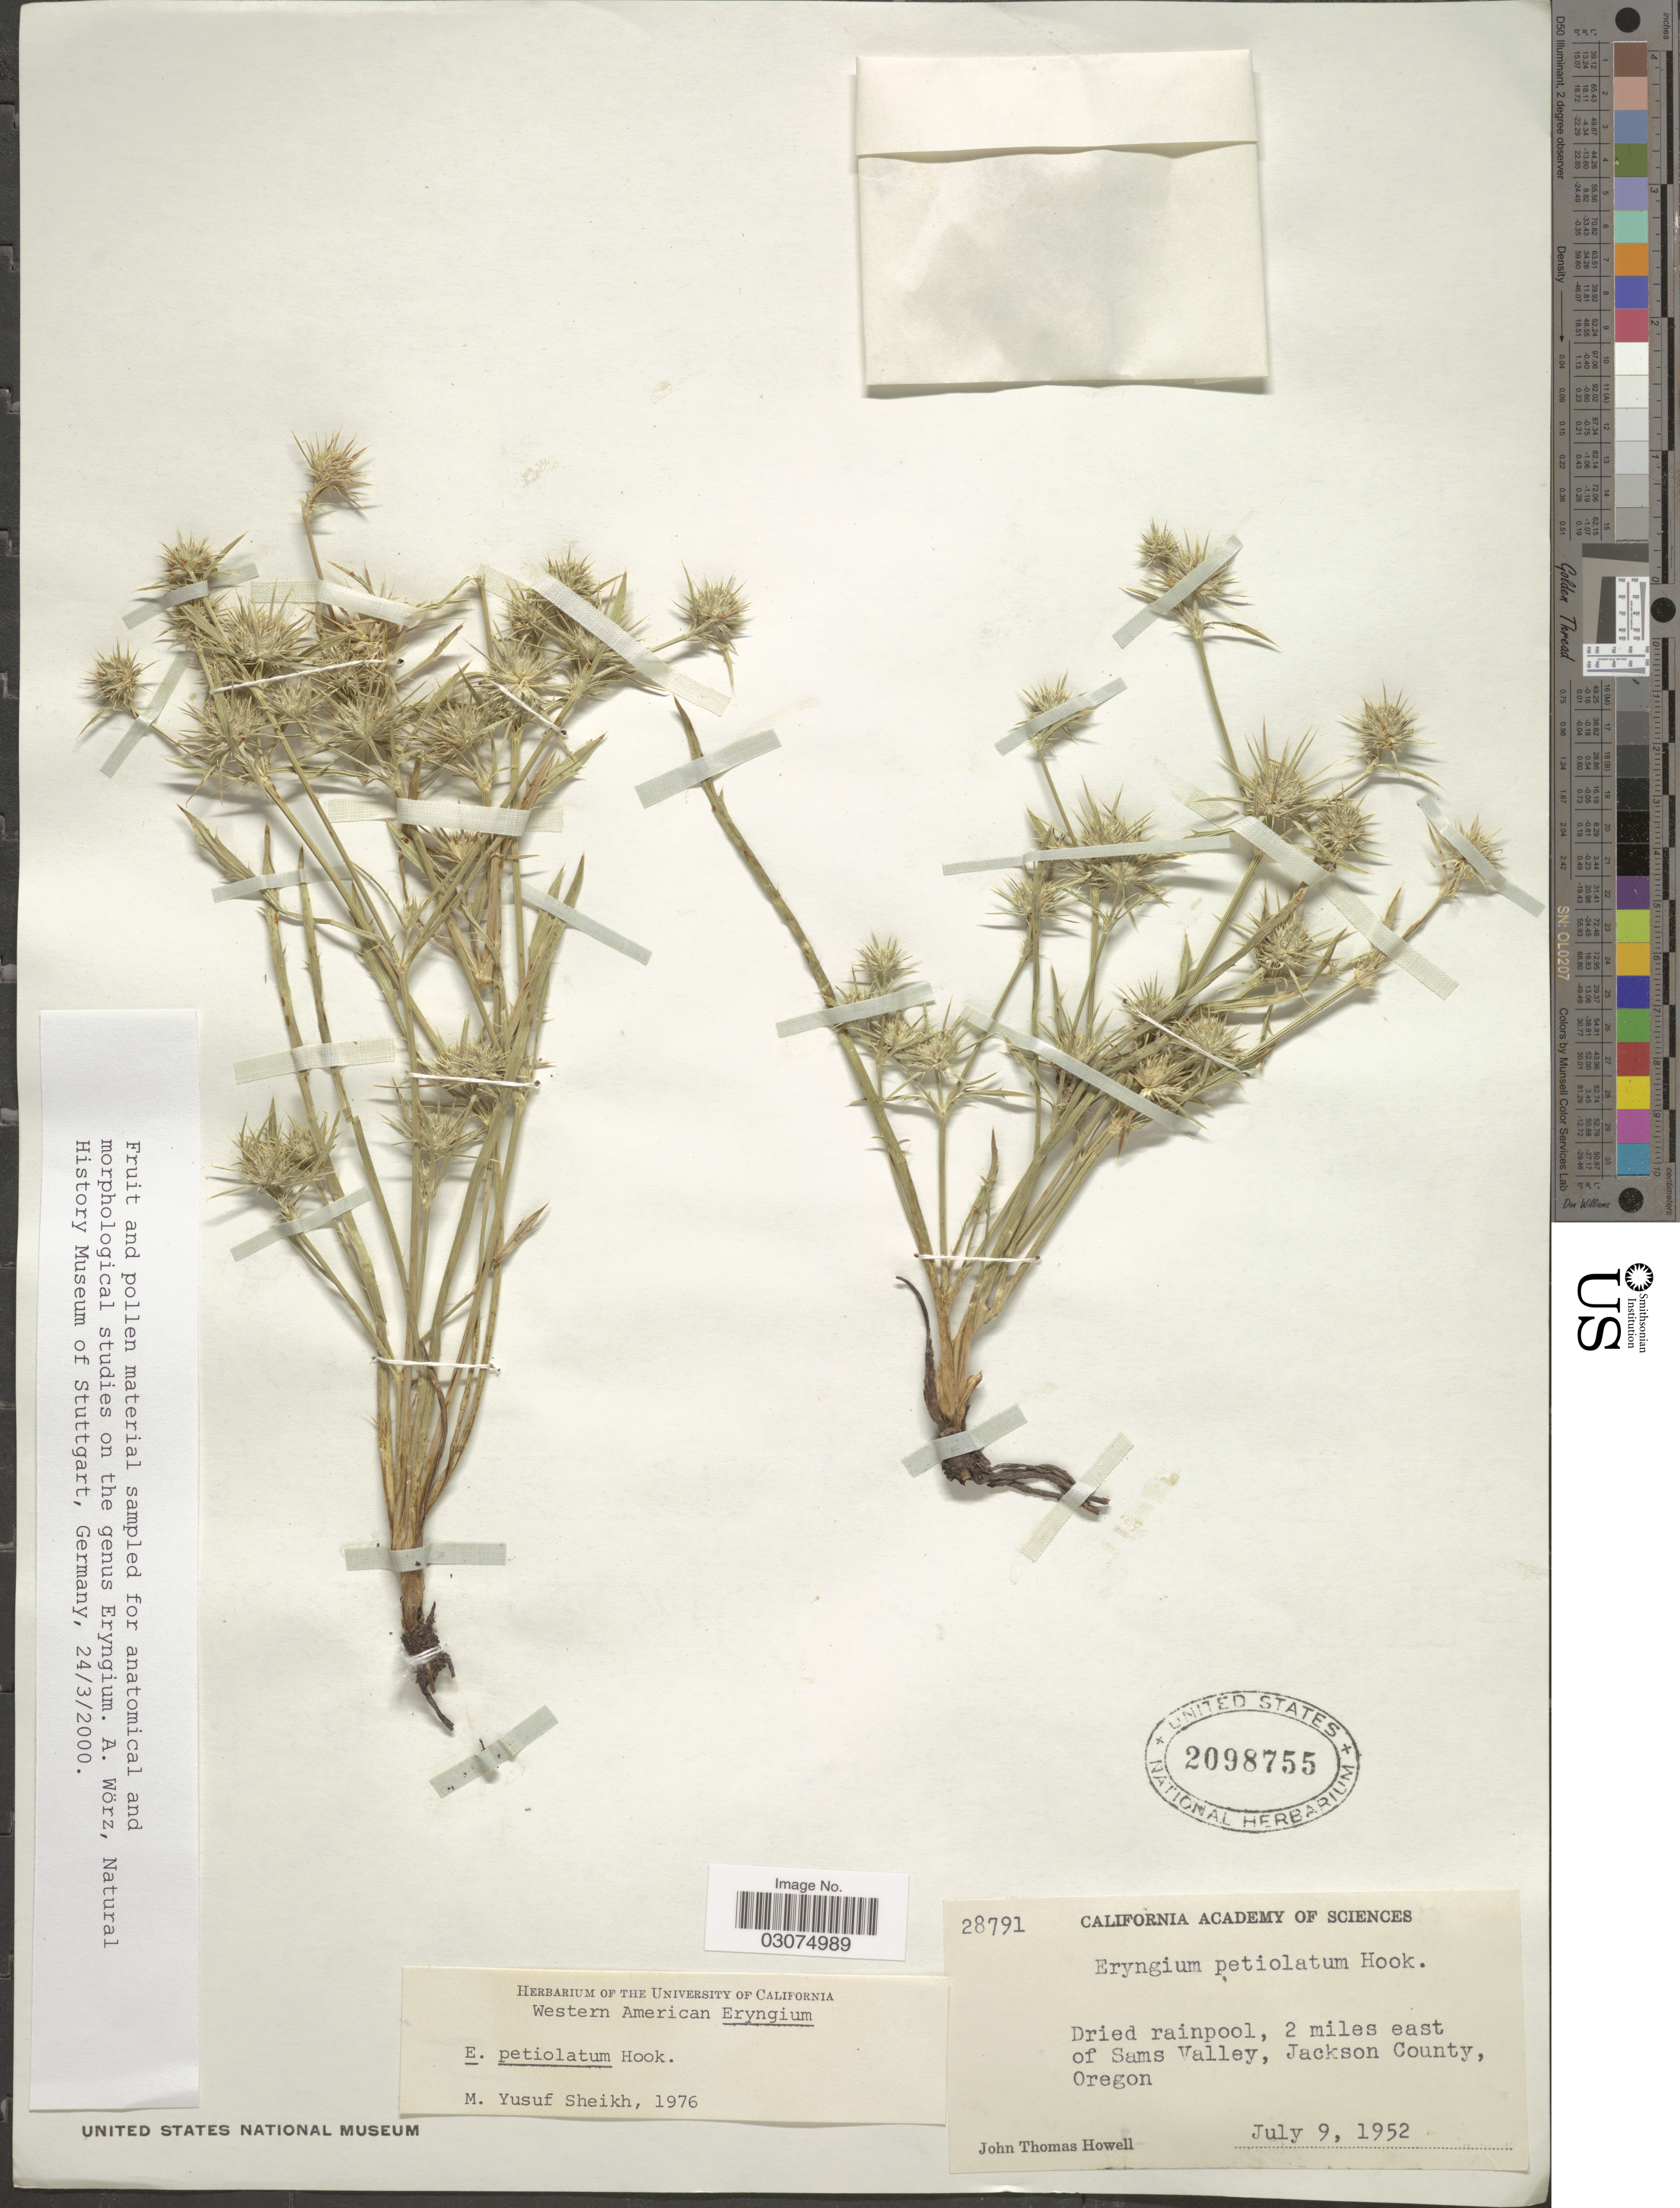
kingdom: Plantae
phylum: Tracheophyta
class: Magnoliopsida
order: Apiales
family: Apiaceae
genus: Eryngium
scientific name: Eryngium petiolatum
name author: Hook.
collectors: J. T. Howell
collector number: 28791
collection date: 1952-07-09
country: United States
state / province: Oregon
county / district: Jackson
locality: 2 miles east of Sams Valley, Jackson County.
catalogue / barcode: US 2098755